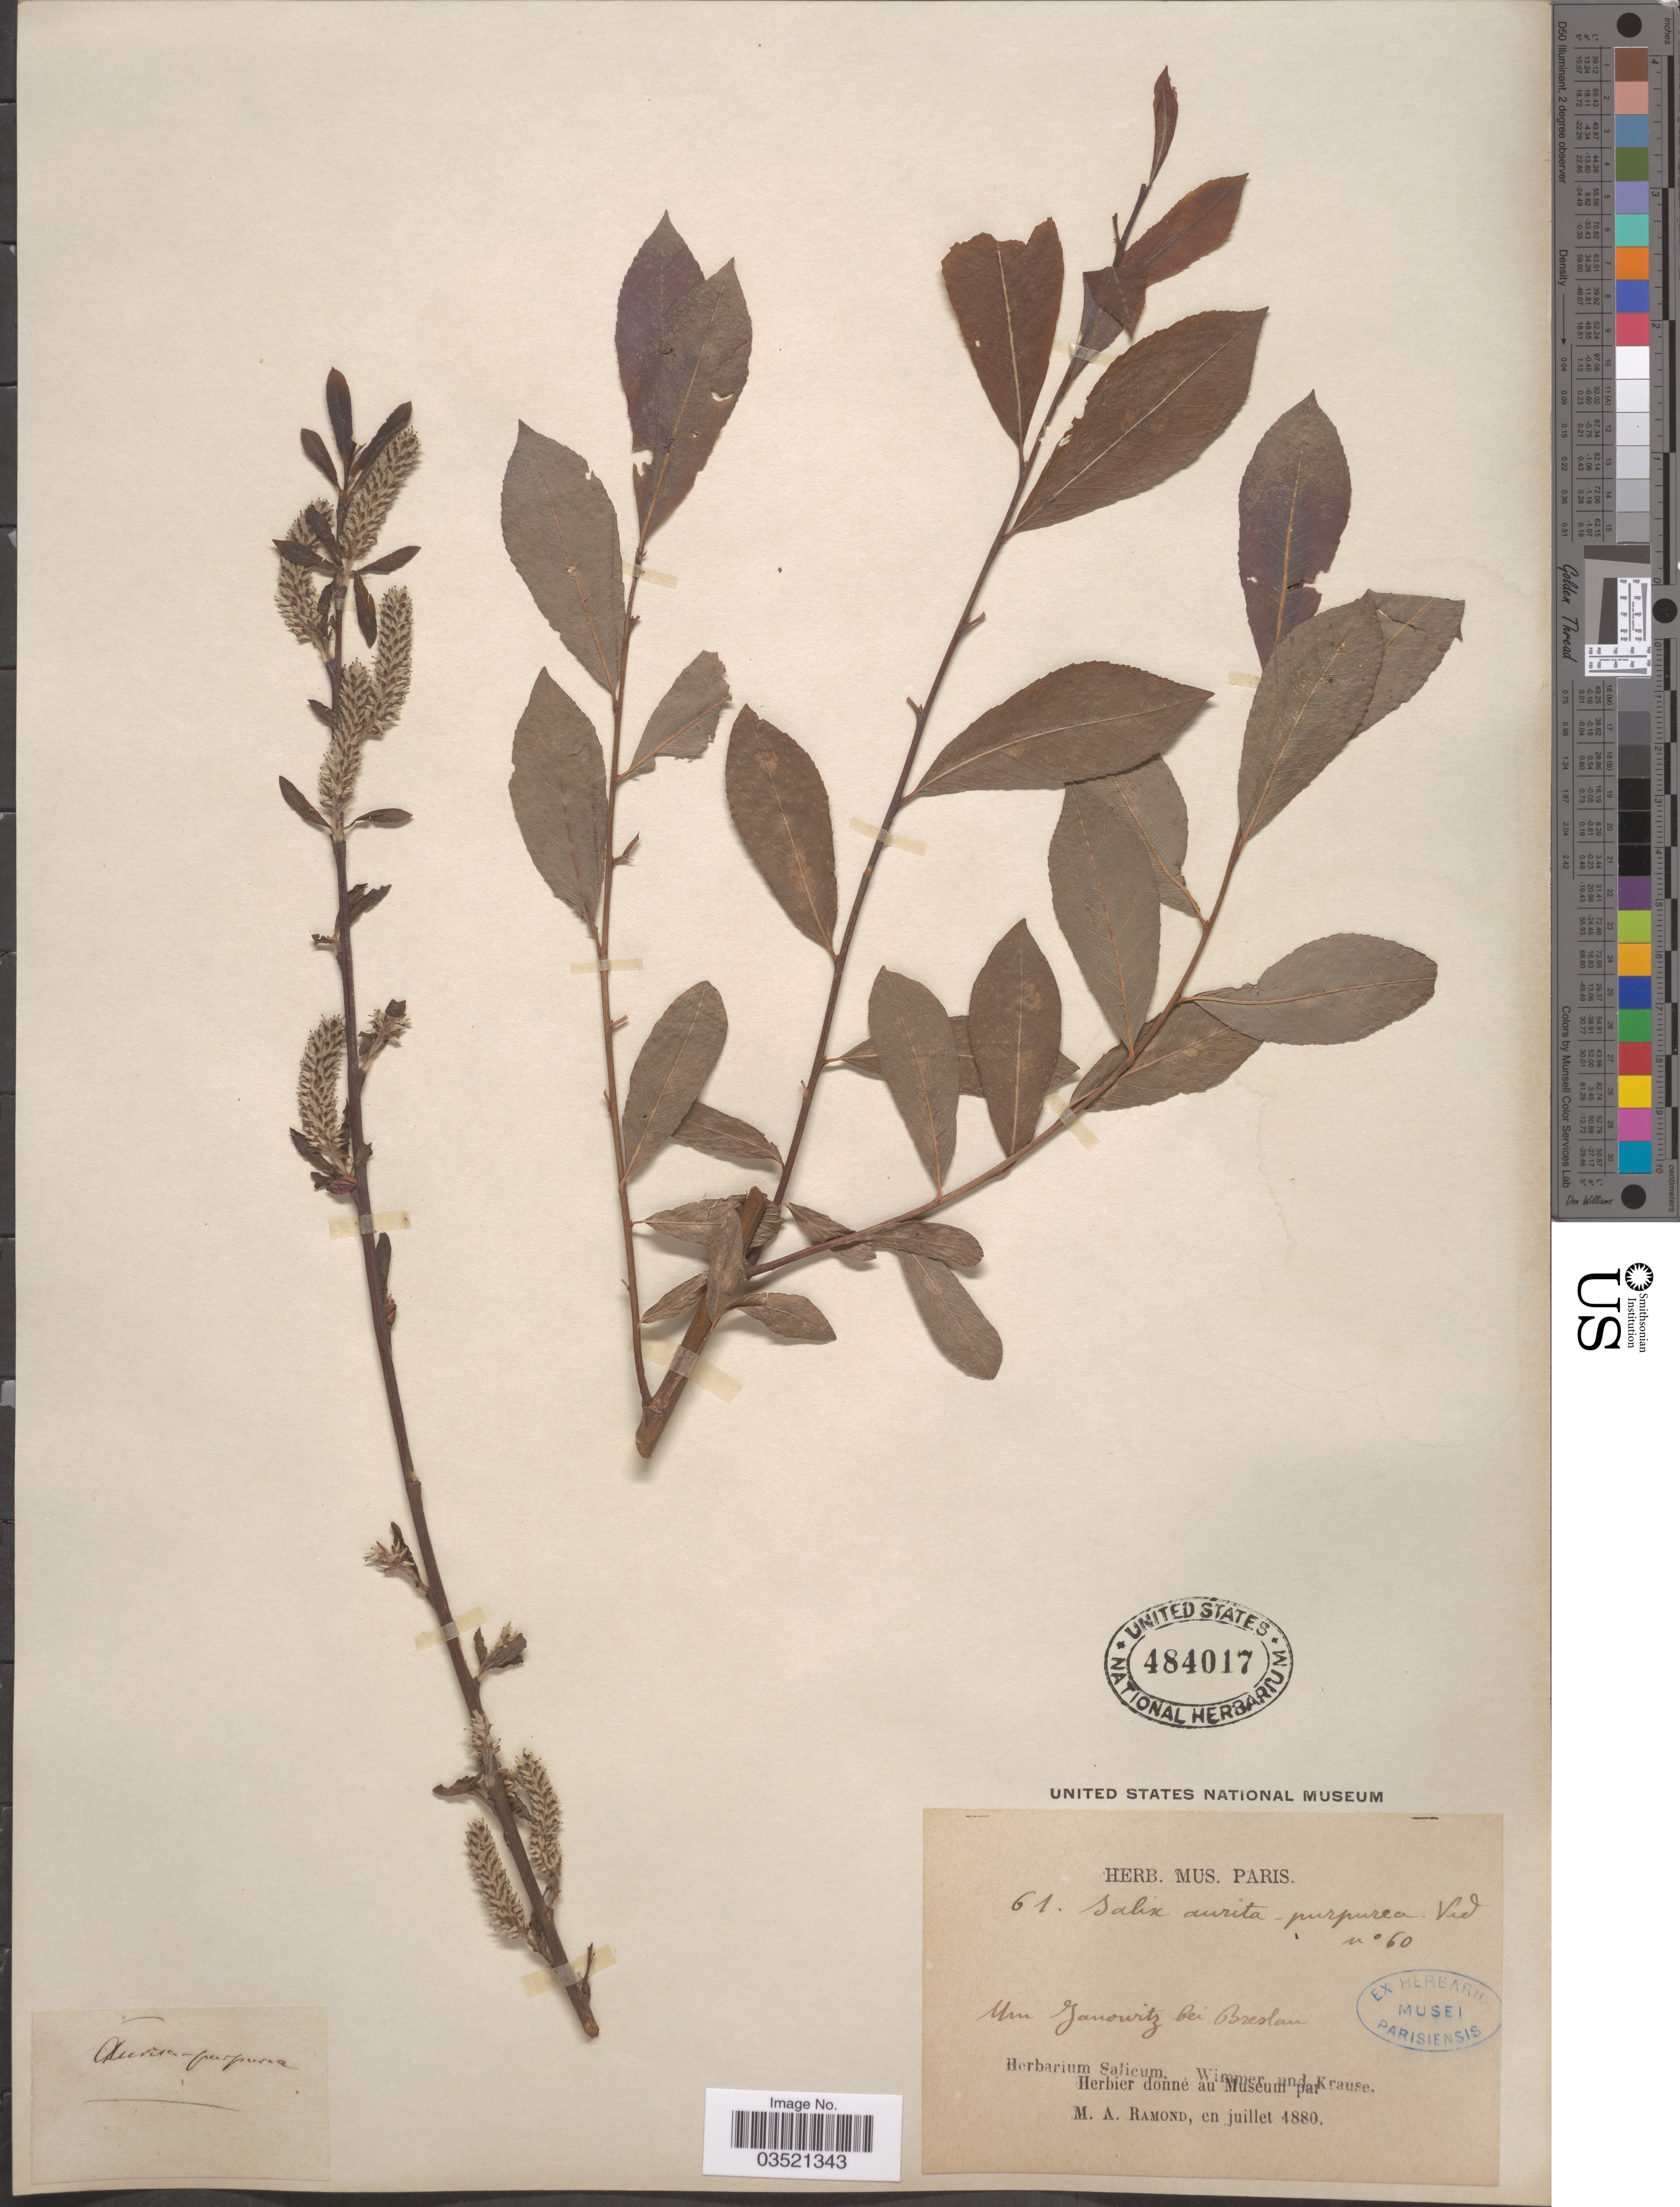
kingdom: Plantae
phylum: Tracheophyta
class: Magnoliopsida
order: Malpighiales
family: Salicaceae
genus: Salix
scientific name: Salix aurita x S. purpurea L.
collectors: Wimmer & -- Krause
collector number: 61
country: Poland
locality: Um Janowitz bei Breslau.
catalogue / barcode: US 484017